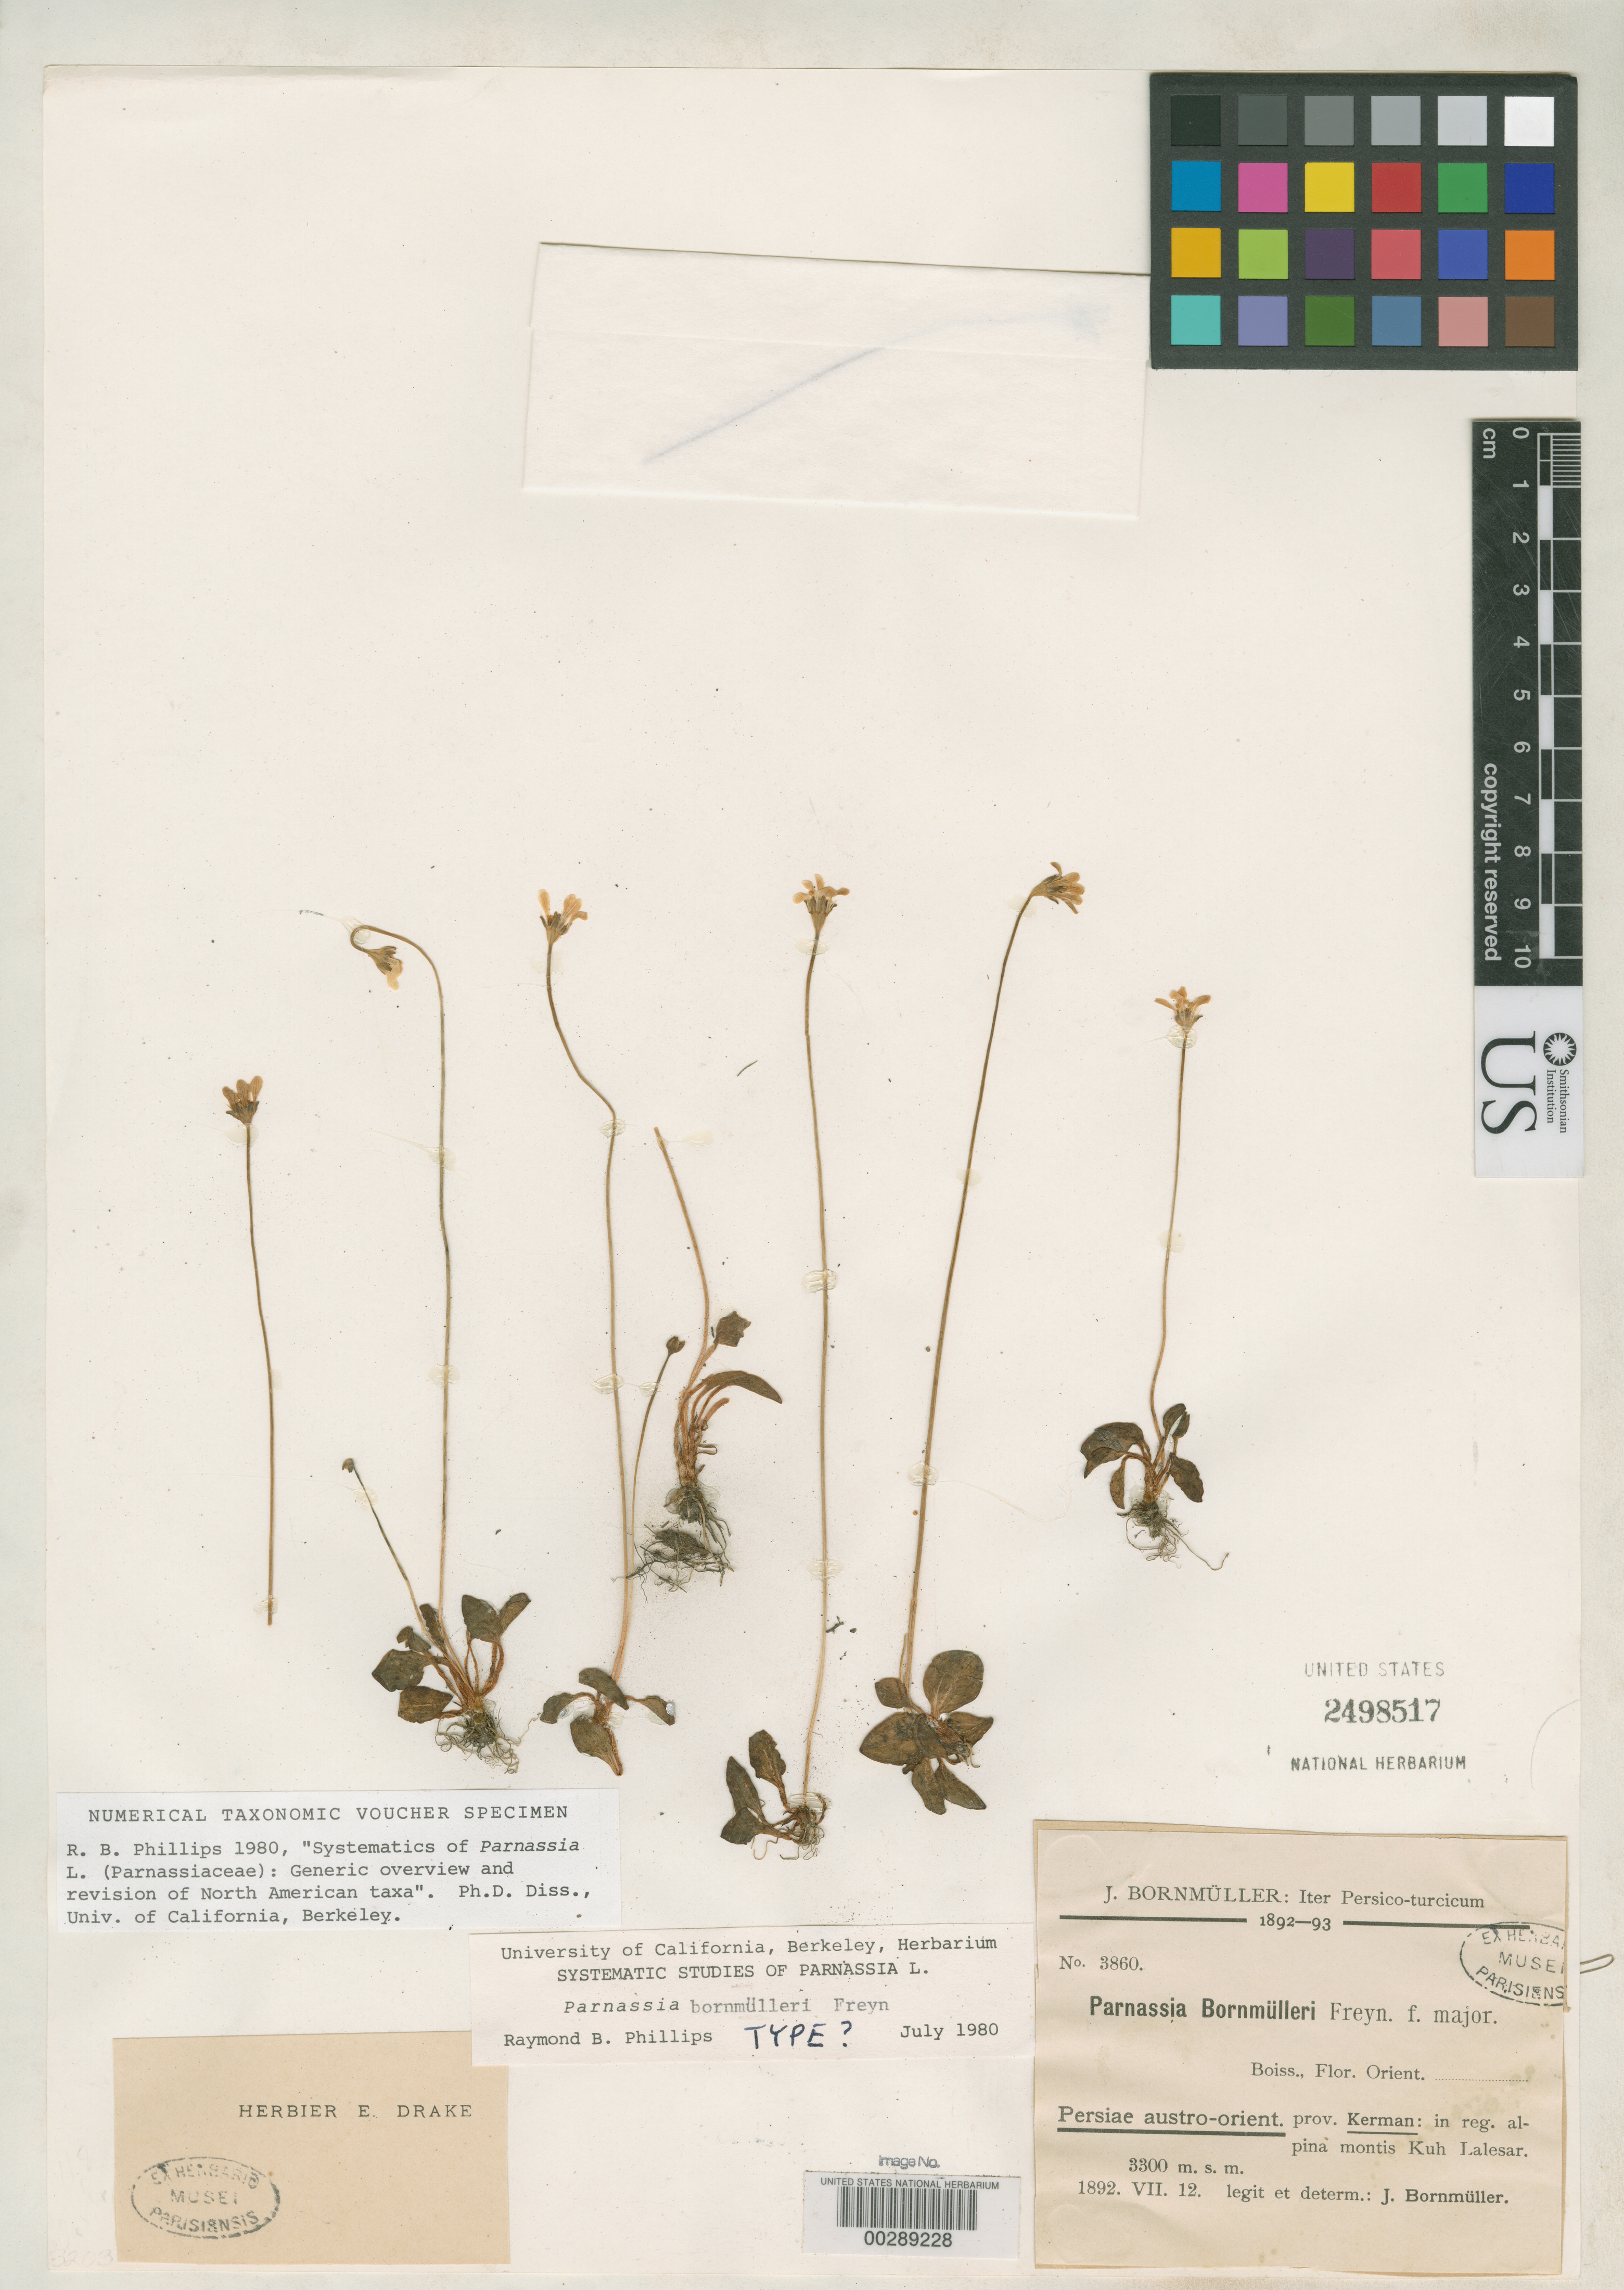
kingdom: Plantae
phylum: Tracheophyta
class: Magnoliopsida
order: Celastrales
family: Parnassiaceae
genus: Parnassia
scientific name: Parnassia bornmuelleri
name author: Freyn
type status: Isotype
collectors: J. Bornmüller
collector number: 3860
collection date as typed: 12 Jul 1892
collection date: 1892-07-12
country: Iran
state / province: Kerman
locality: Regione alpina montis Kuh Lalesar.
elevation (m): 3300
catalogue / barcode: US 2498517